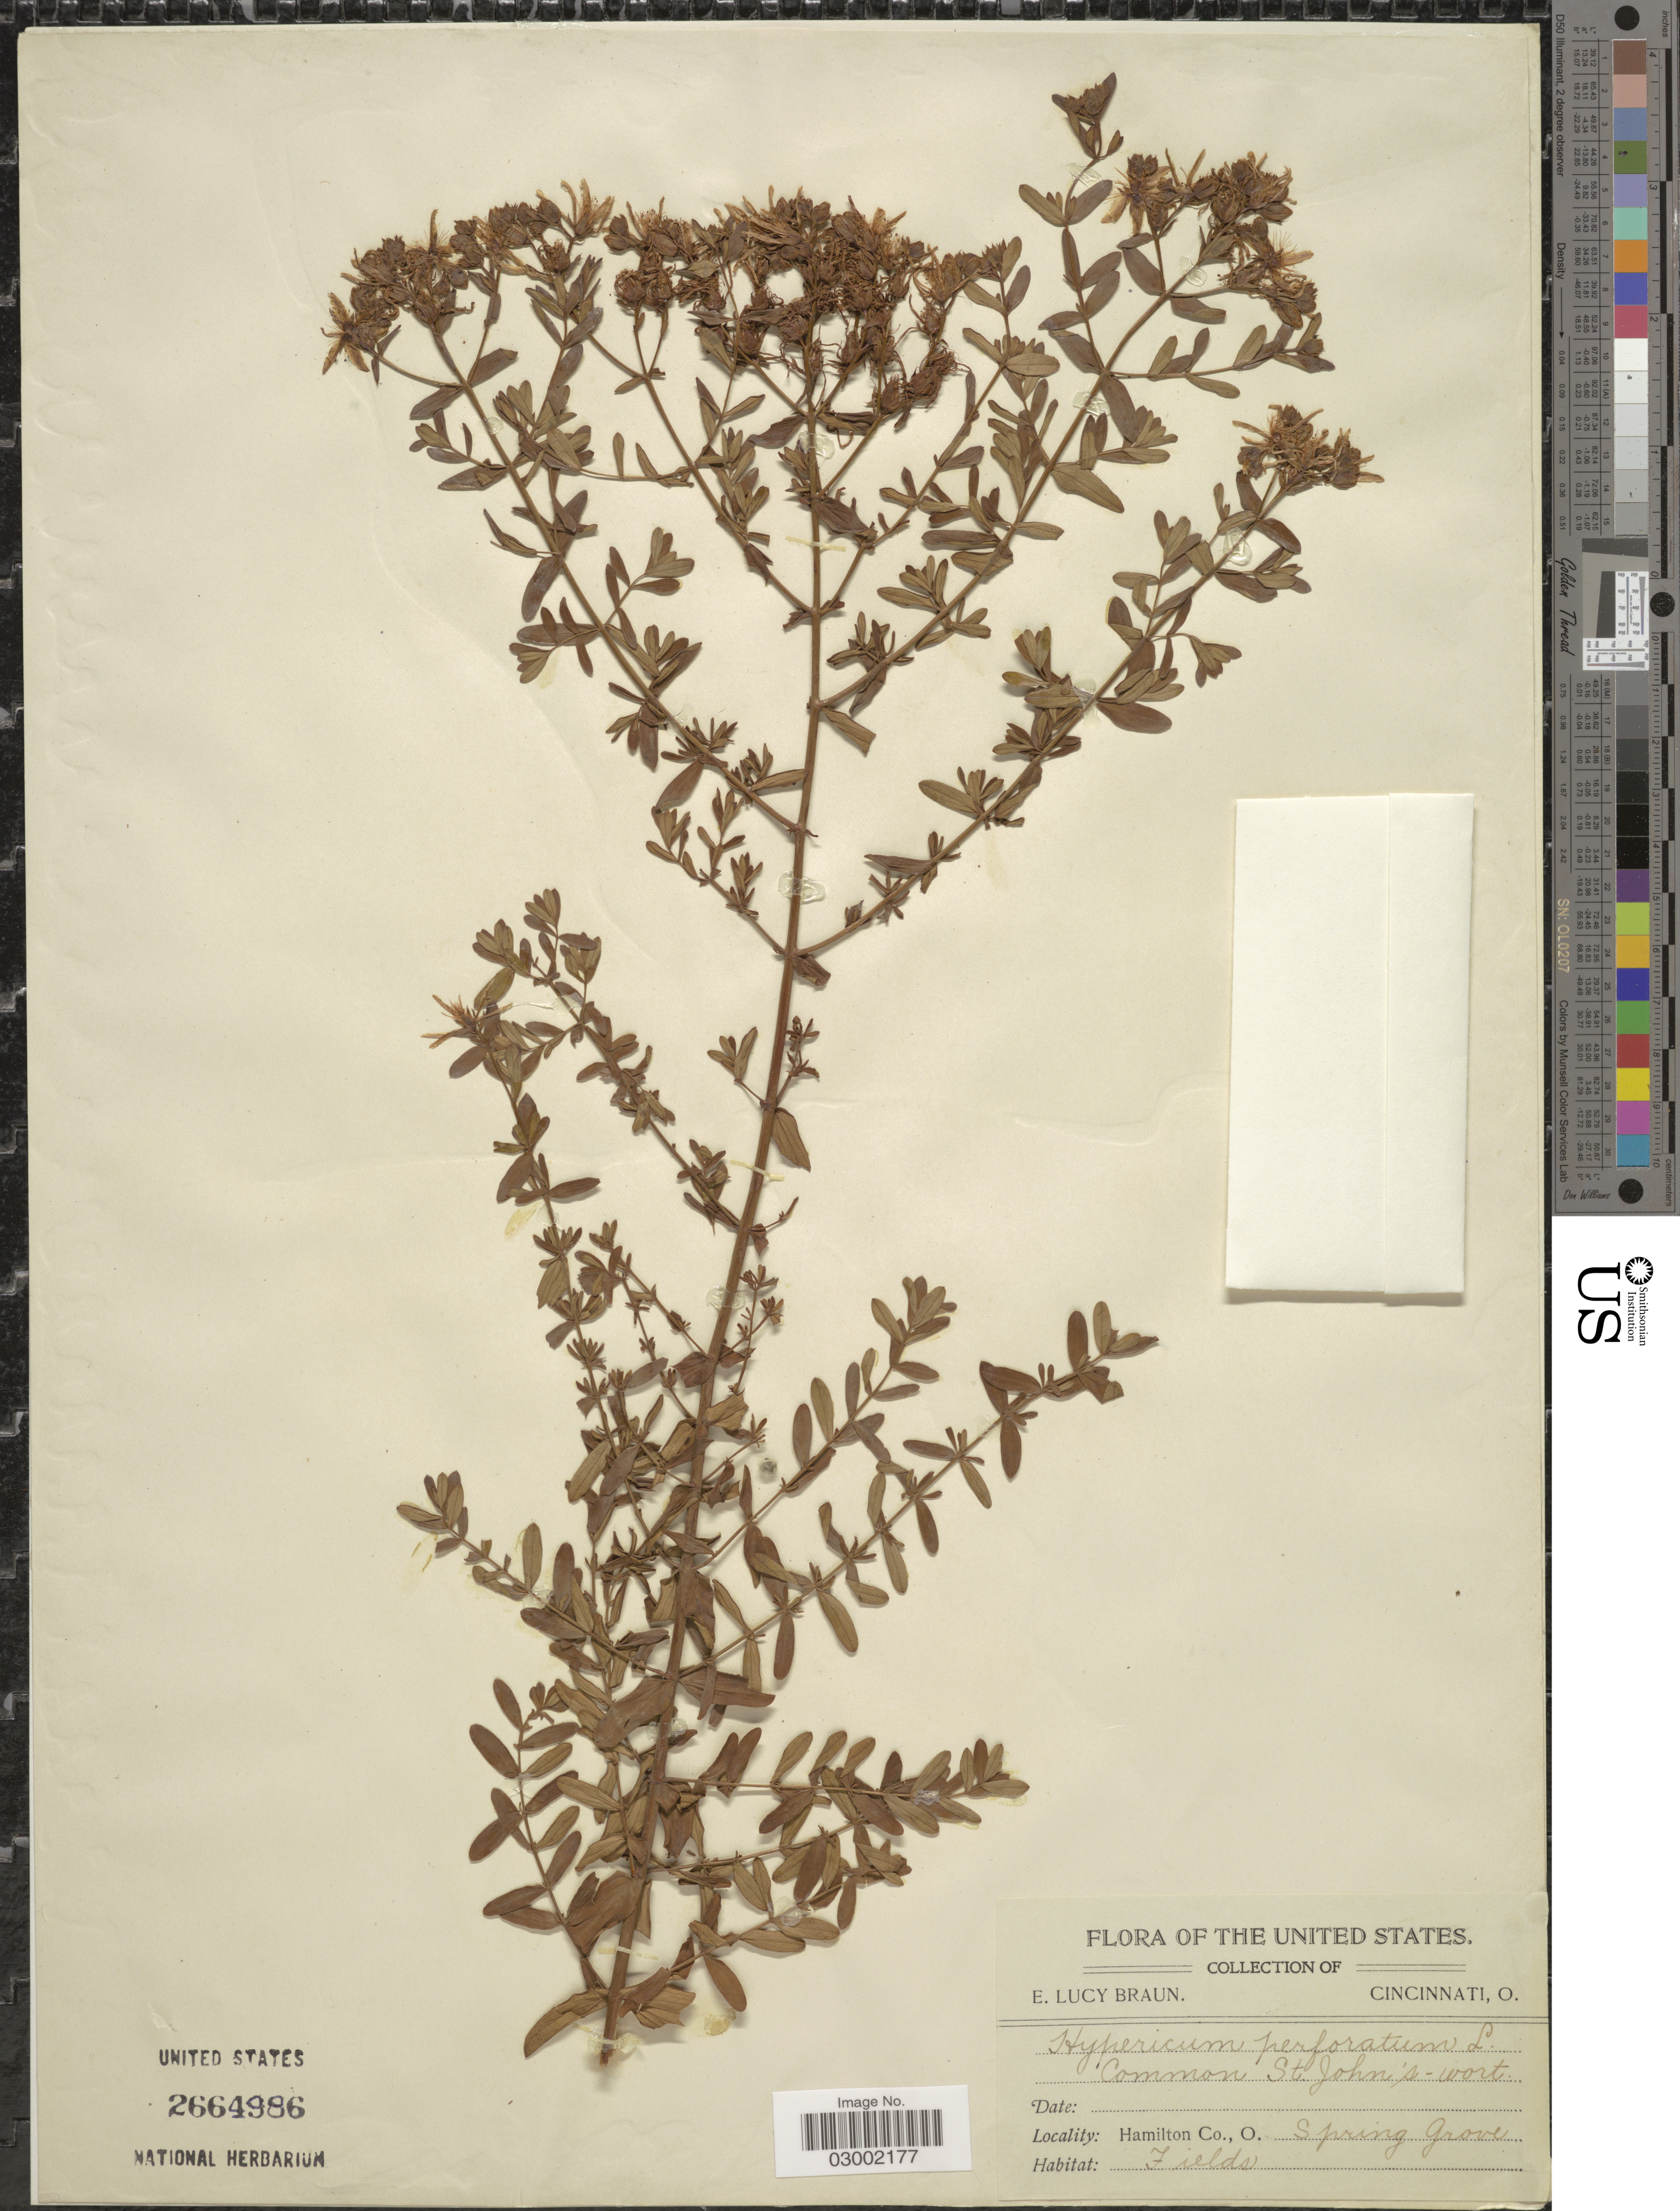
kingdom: Plantae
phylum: Tracheophyta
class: Magnoliopsida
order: Malpighiales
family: Hypericaceae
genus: Hypericum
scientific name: Hypericum perforatum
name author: L.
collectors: E. L. Braun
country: United States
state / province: Ohio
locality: Hamilton Co., O. Spring Grove.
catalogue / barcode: US 2664986